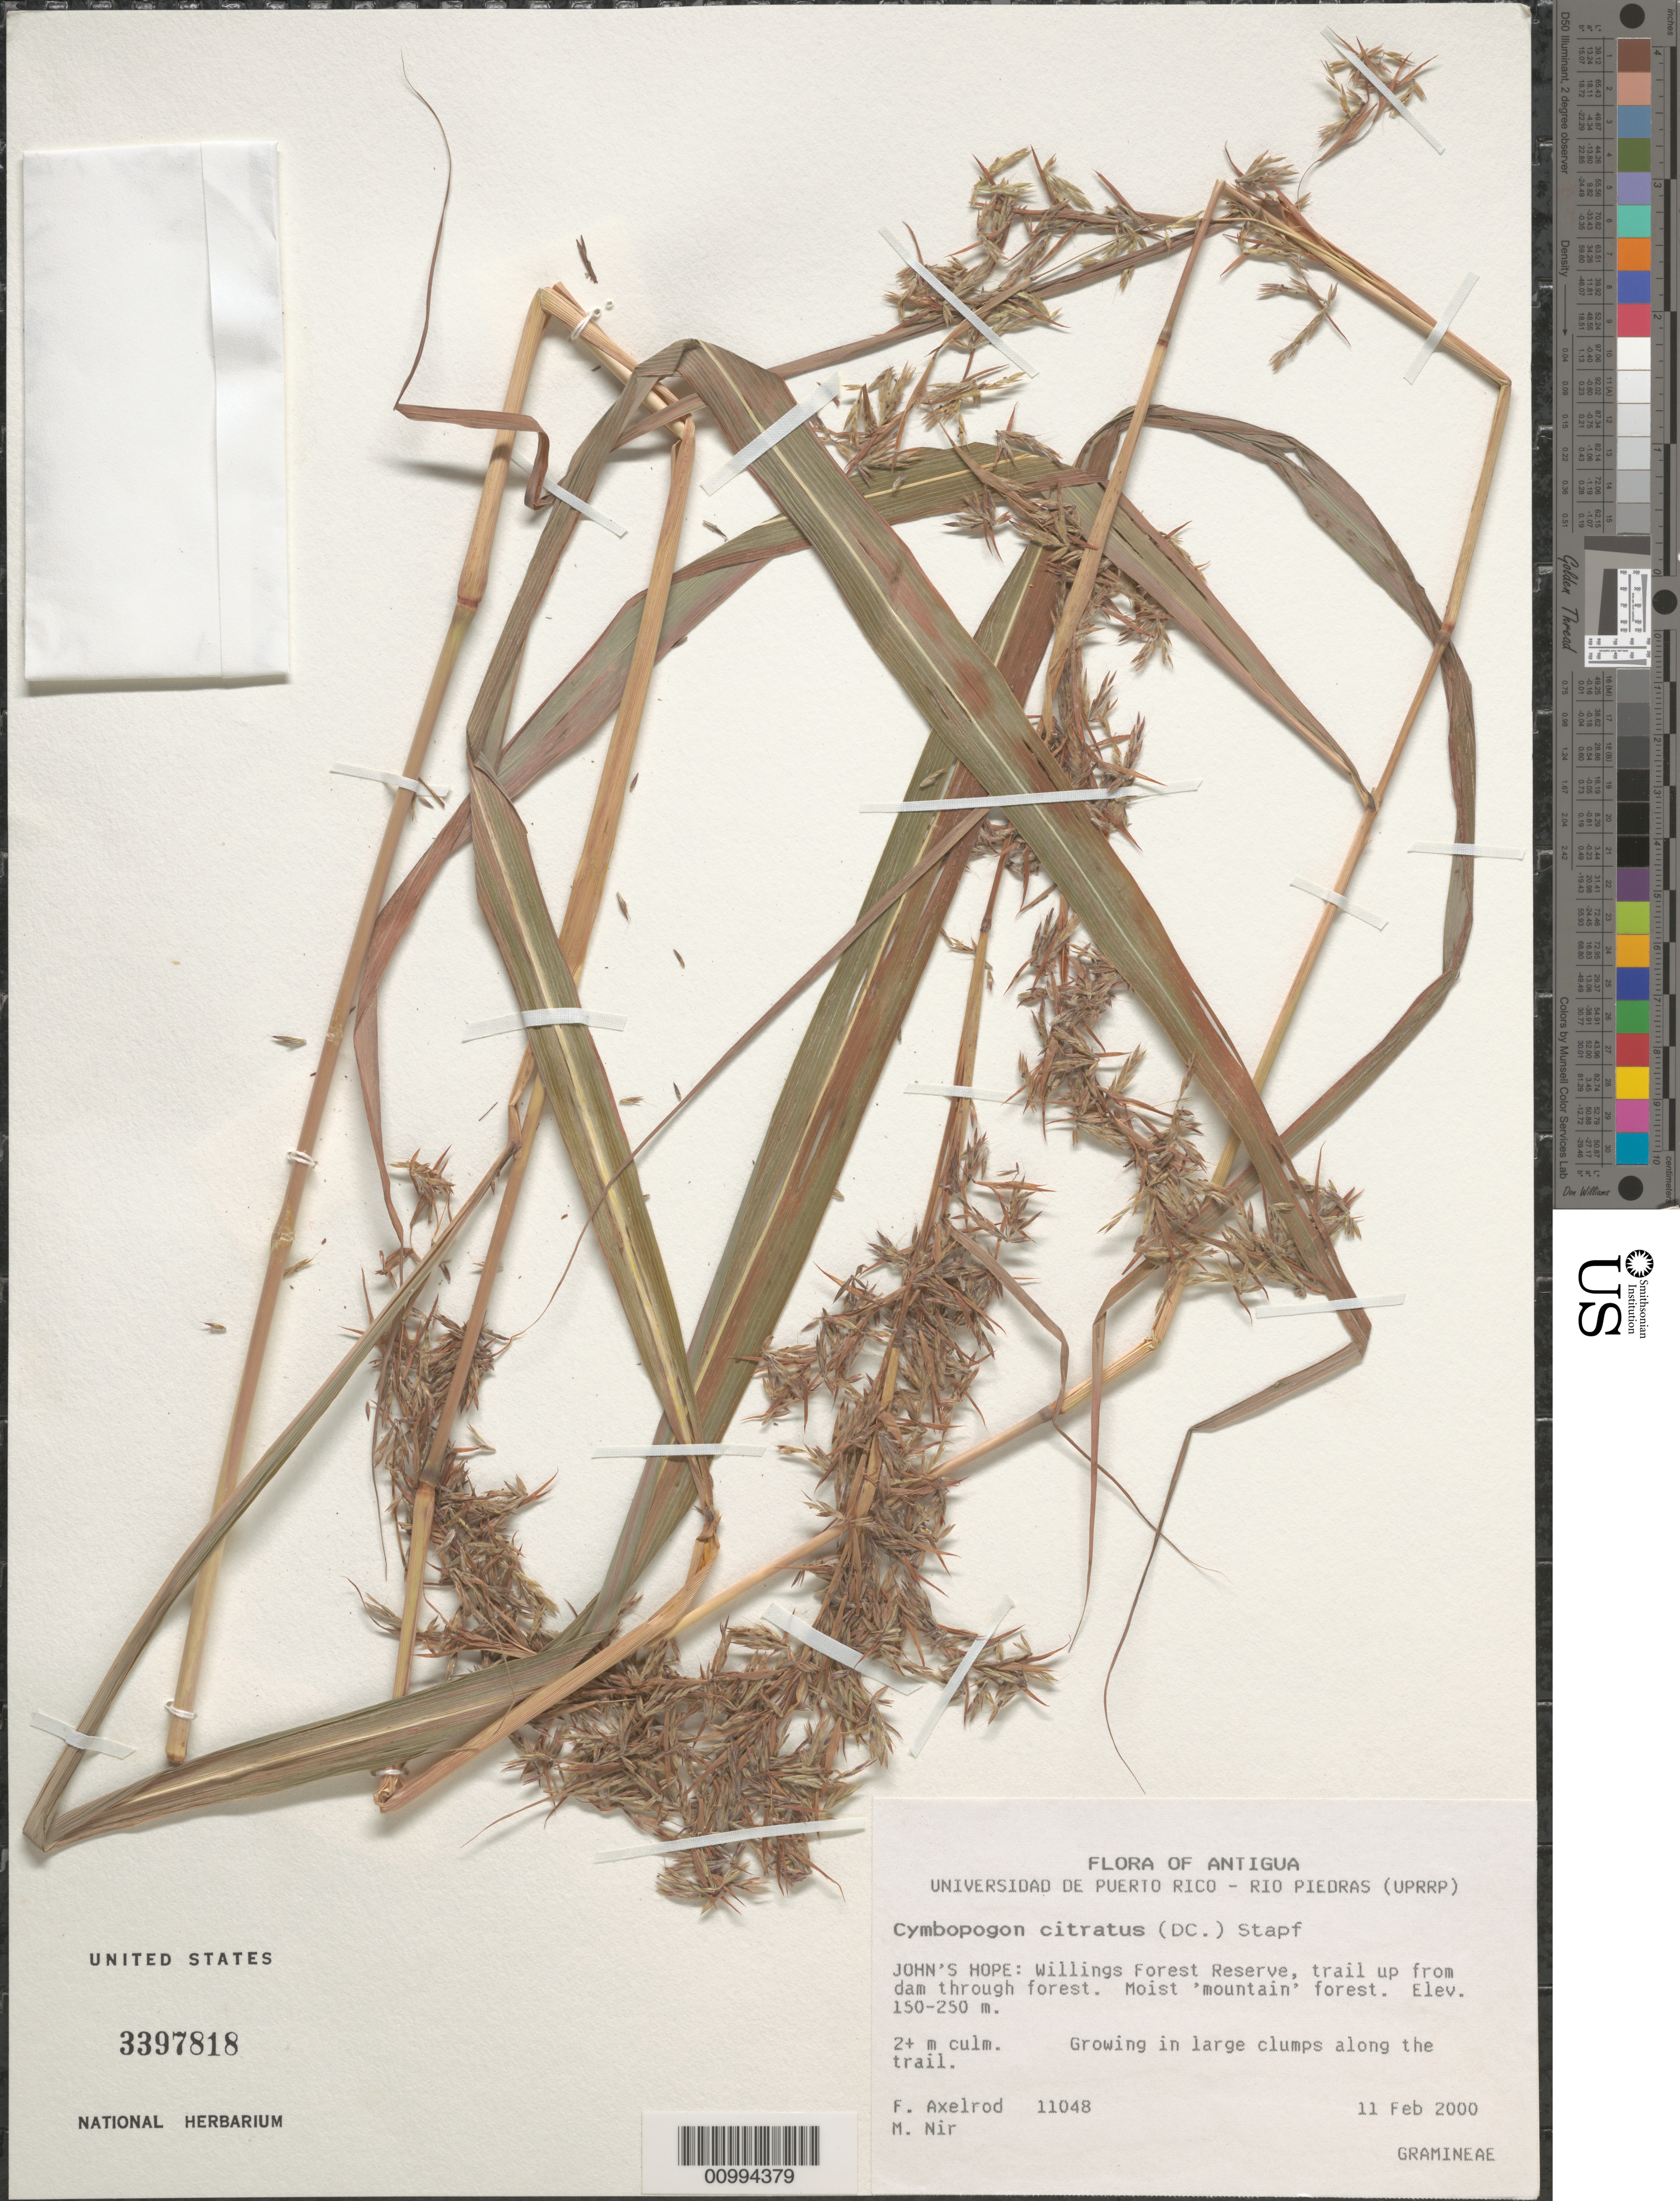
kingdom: Plantae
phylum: Tracheophyta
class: Liliopsida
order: Poales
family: Poaceae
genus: Cymbopogon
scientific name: Cymbopogon citratus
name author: (DC.) Stapf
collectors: F. S. Axelrod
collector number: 11048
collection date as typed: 11 Feb 2000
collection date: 2000-02-11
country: Antigua and Barbuda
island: Antigua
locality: John's Hope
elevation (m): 150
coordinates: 0 N, 0 E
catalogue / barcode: US 3397818